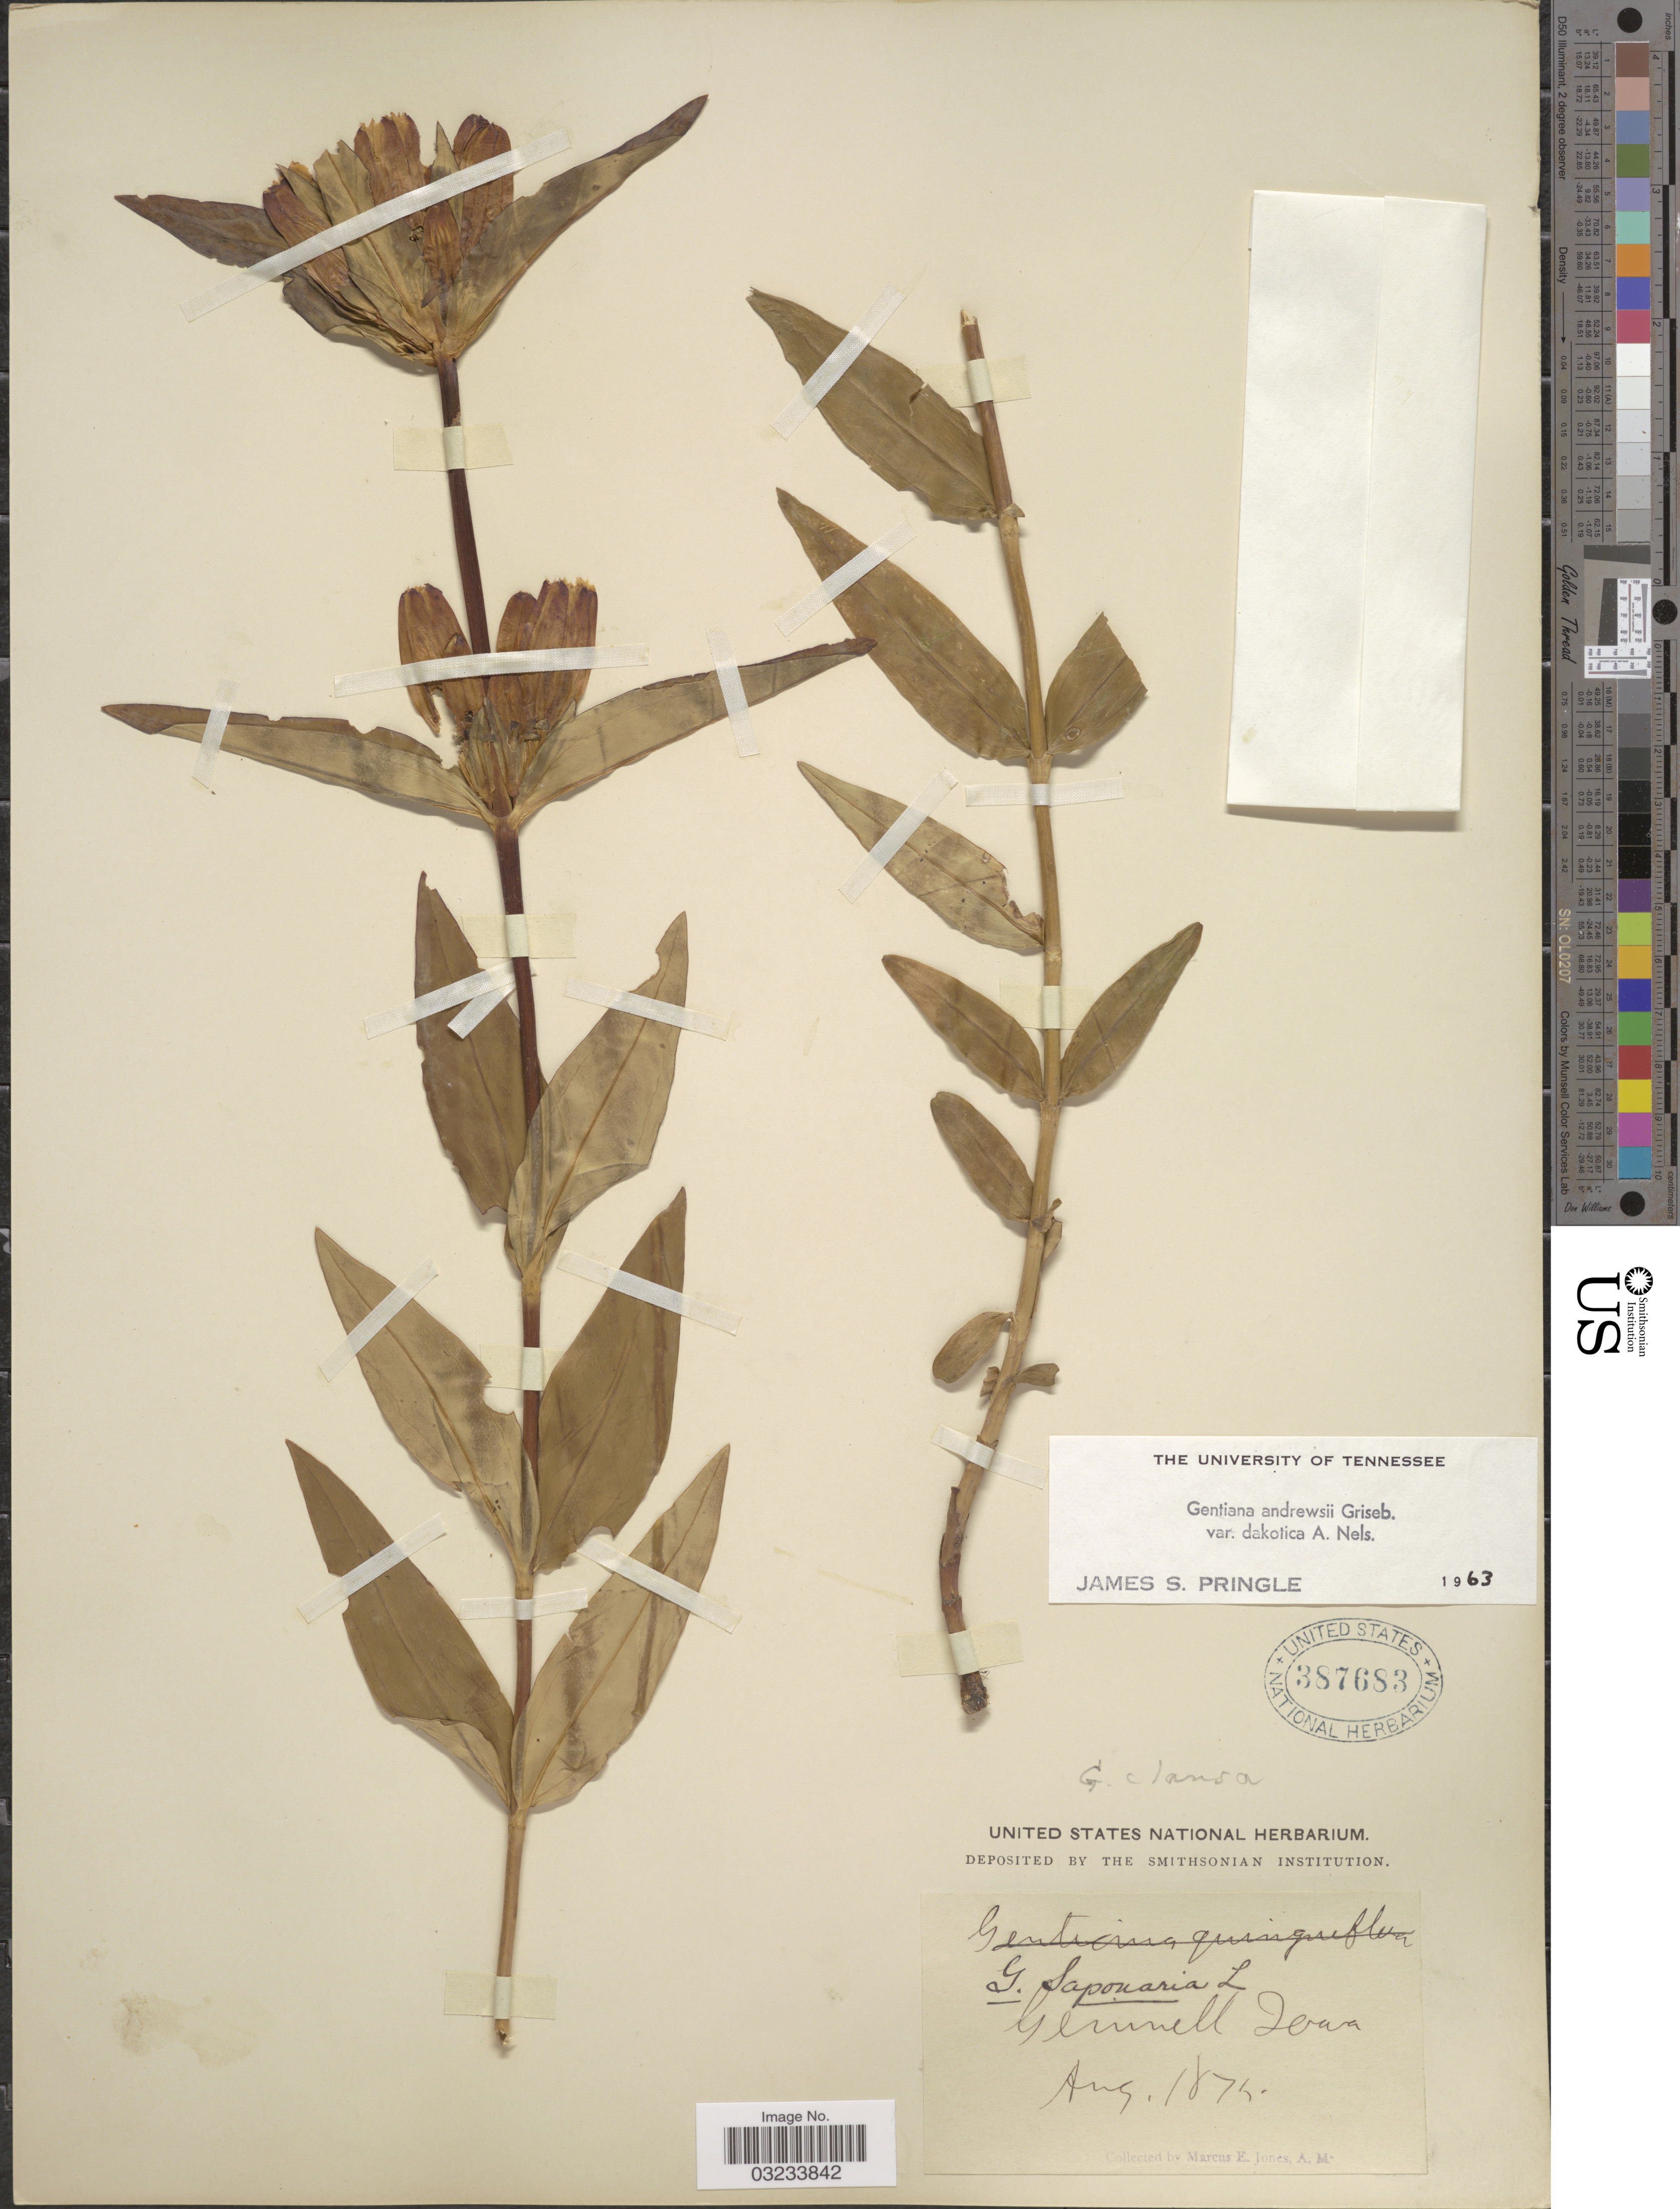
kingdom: Plantae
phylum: Tracheophyta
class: Magnoliopsida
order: Gentianales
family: Gentianaceae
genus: Gentiana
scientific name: Gentiana andrewsii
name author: Griseb.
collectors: M. E. Jones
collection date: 1872-08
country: United States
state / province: Iowa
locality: Grinnell.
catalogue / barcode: US 387683